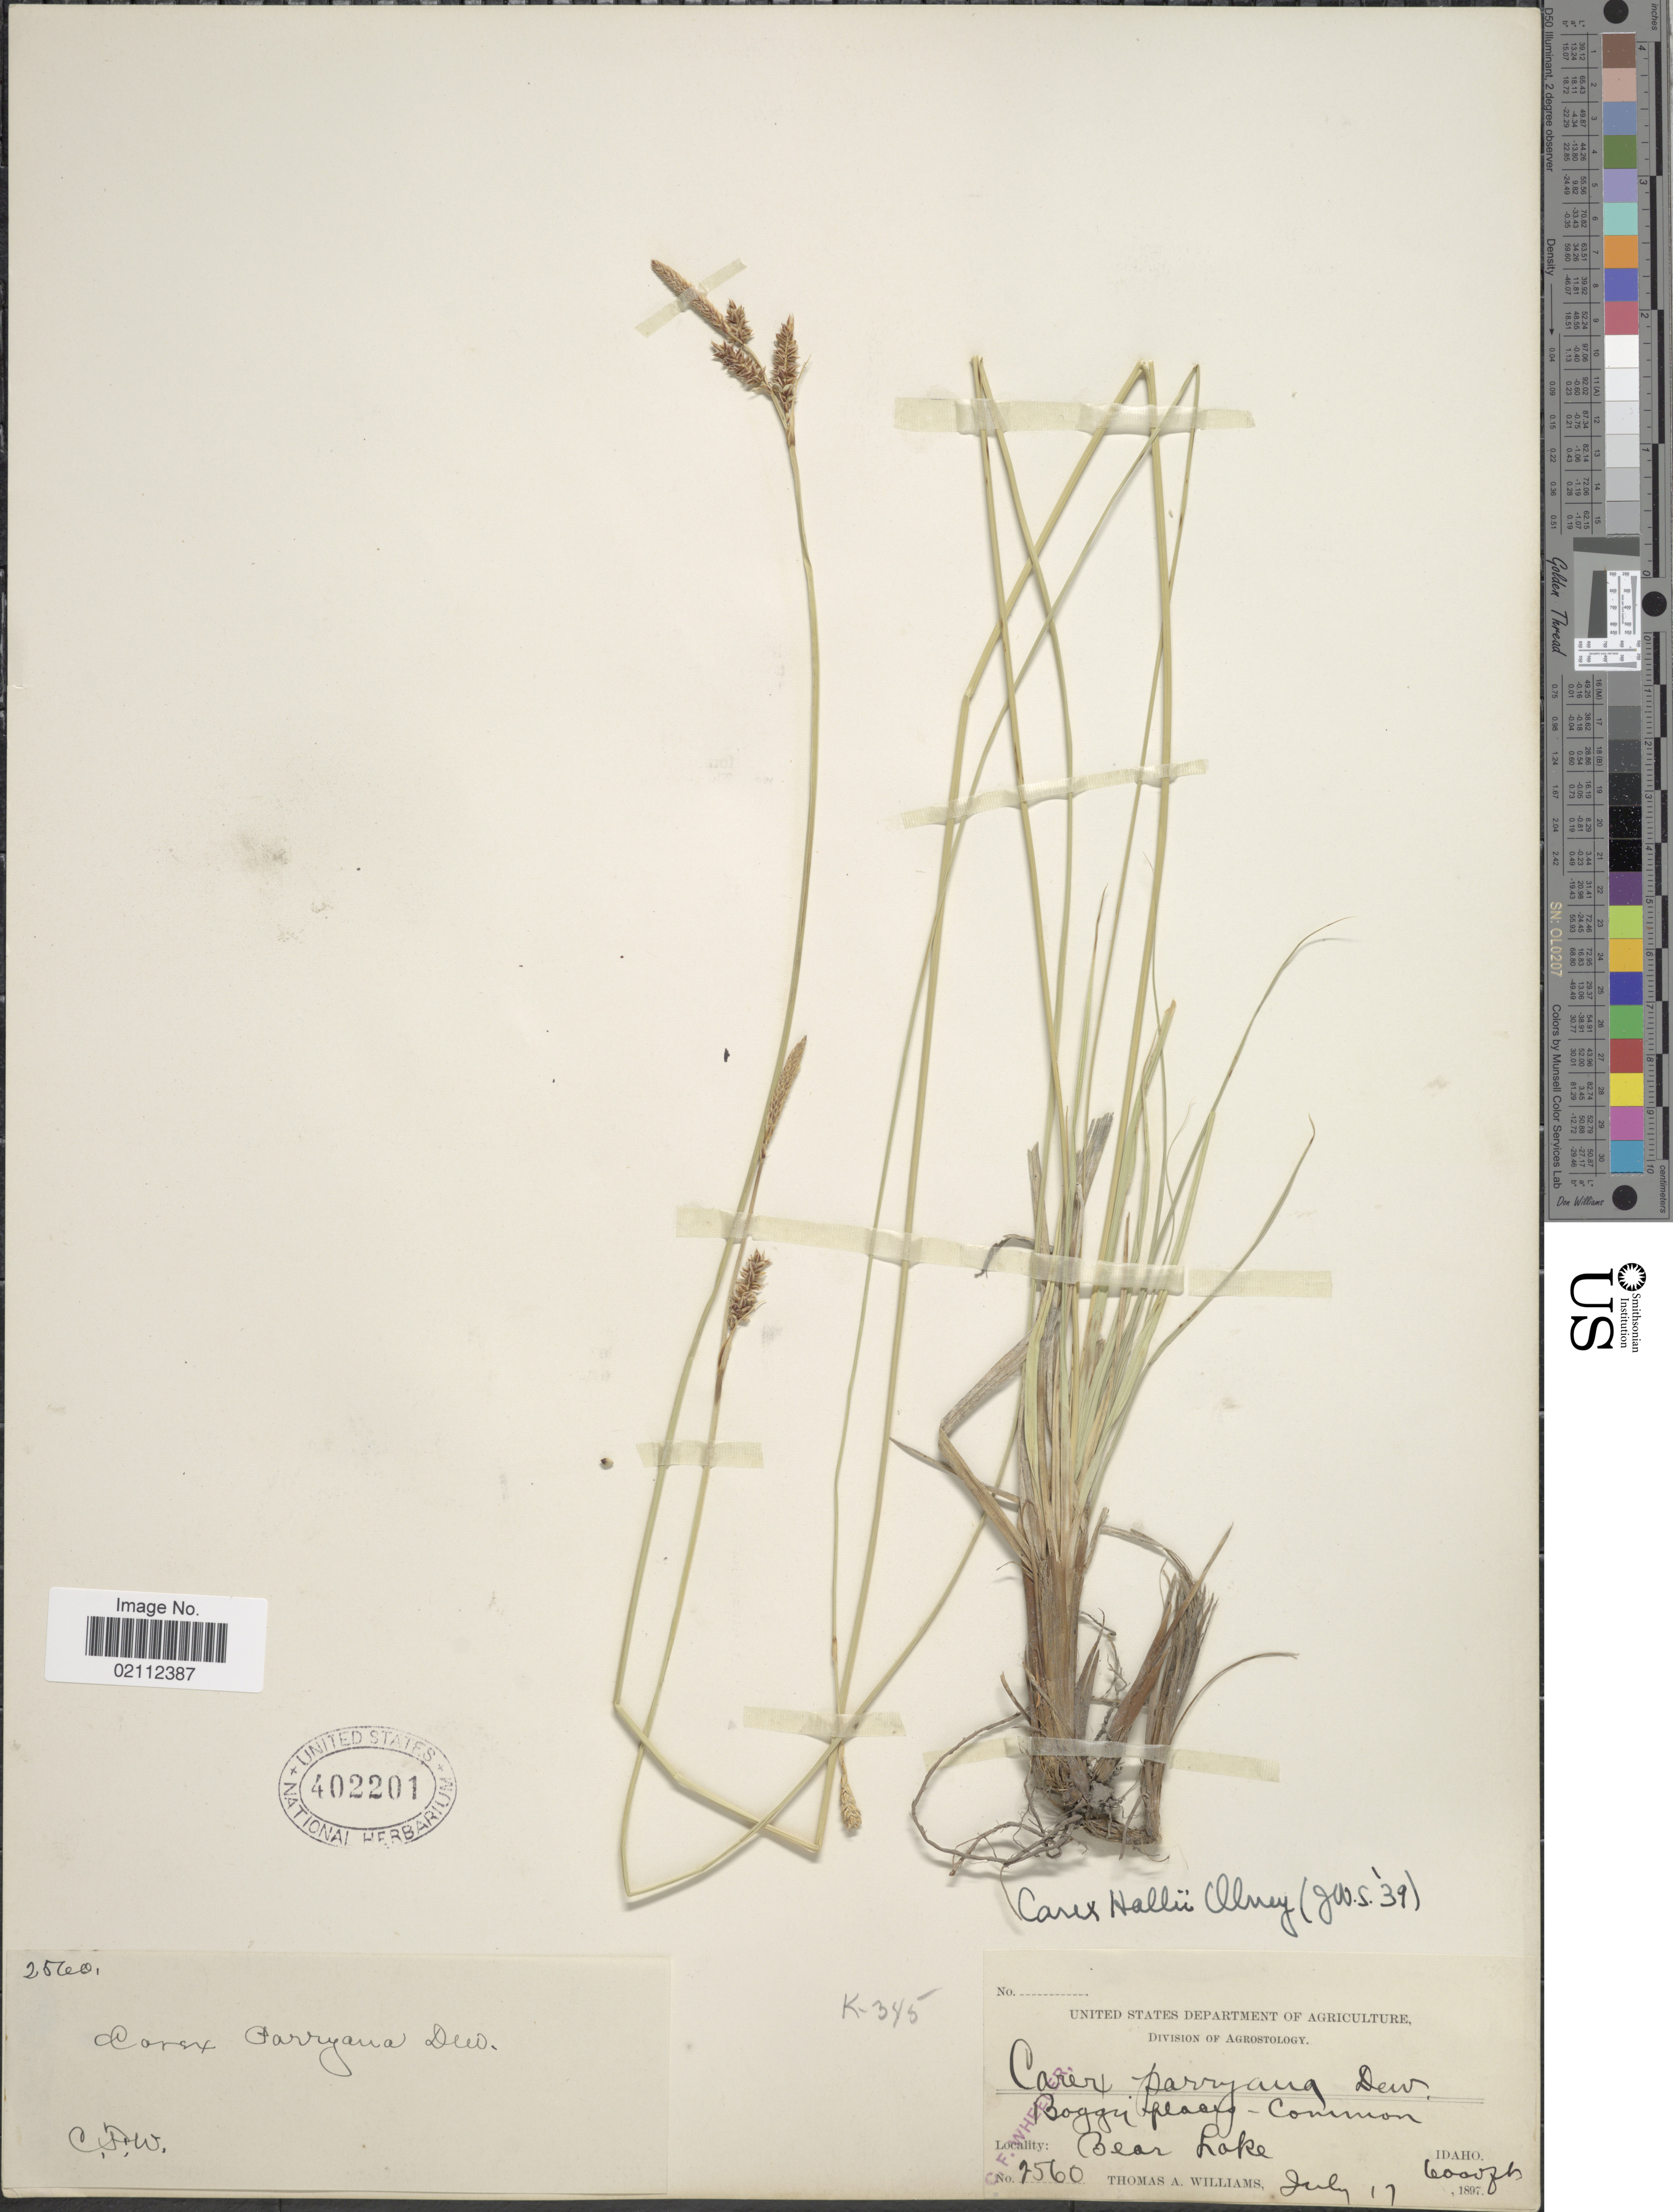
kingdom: Plantae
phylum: Tracheophyta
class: Liliopsida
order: Poales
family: Cyperaceae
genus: Carex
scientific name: Carex hallii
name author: Olney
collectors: T. A. Williams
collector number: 7560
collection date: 1897-07-17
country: United States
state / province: Idaho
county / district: Bear Lake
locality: Bear Lake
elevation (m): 1829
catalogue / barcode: US 402201